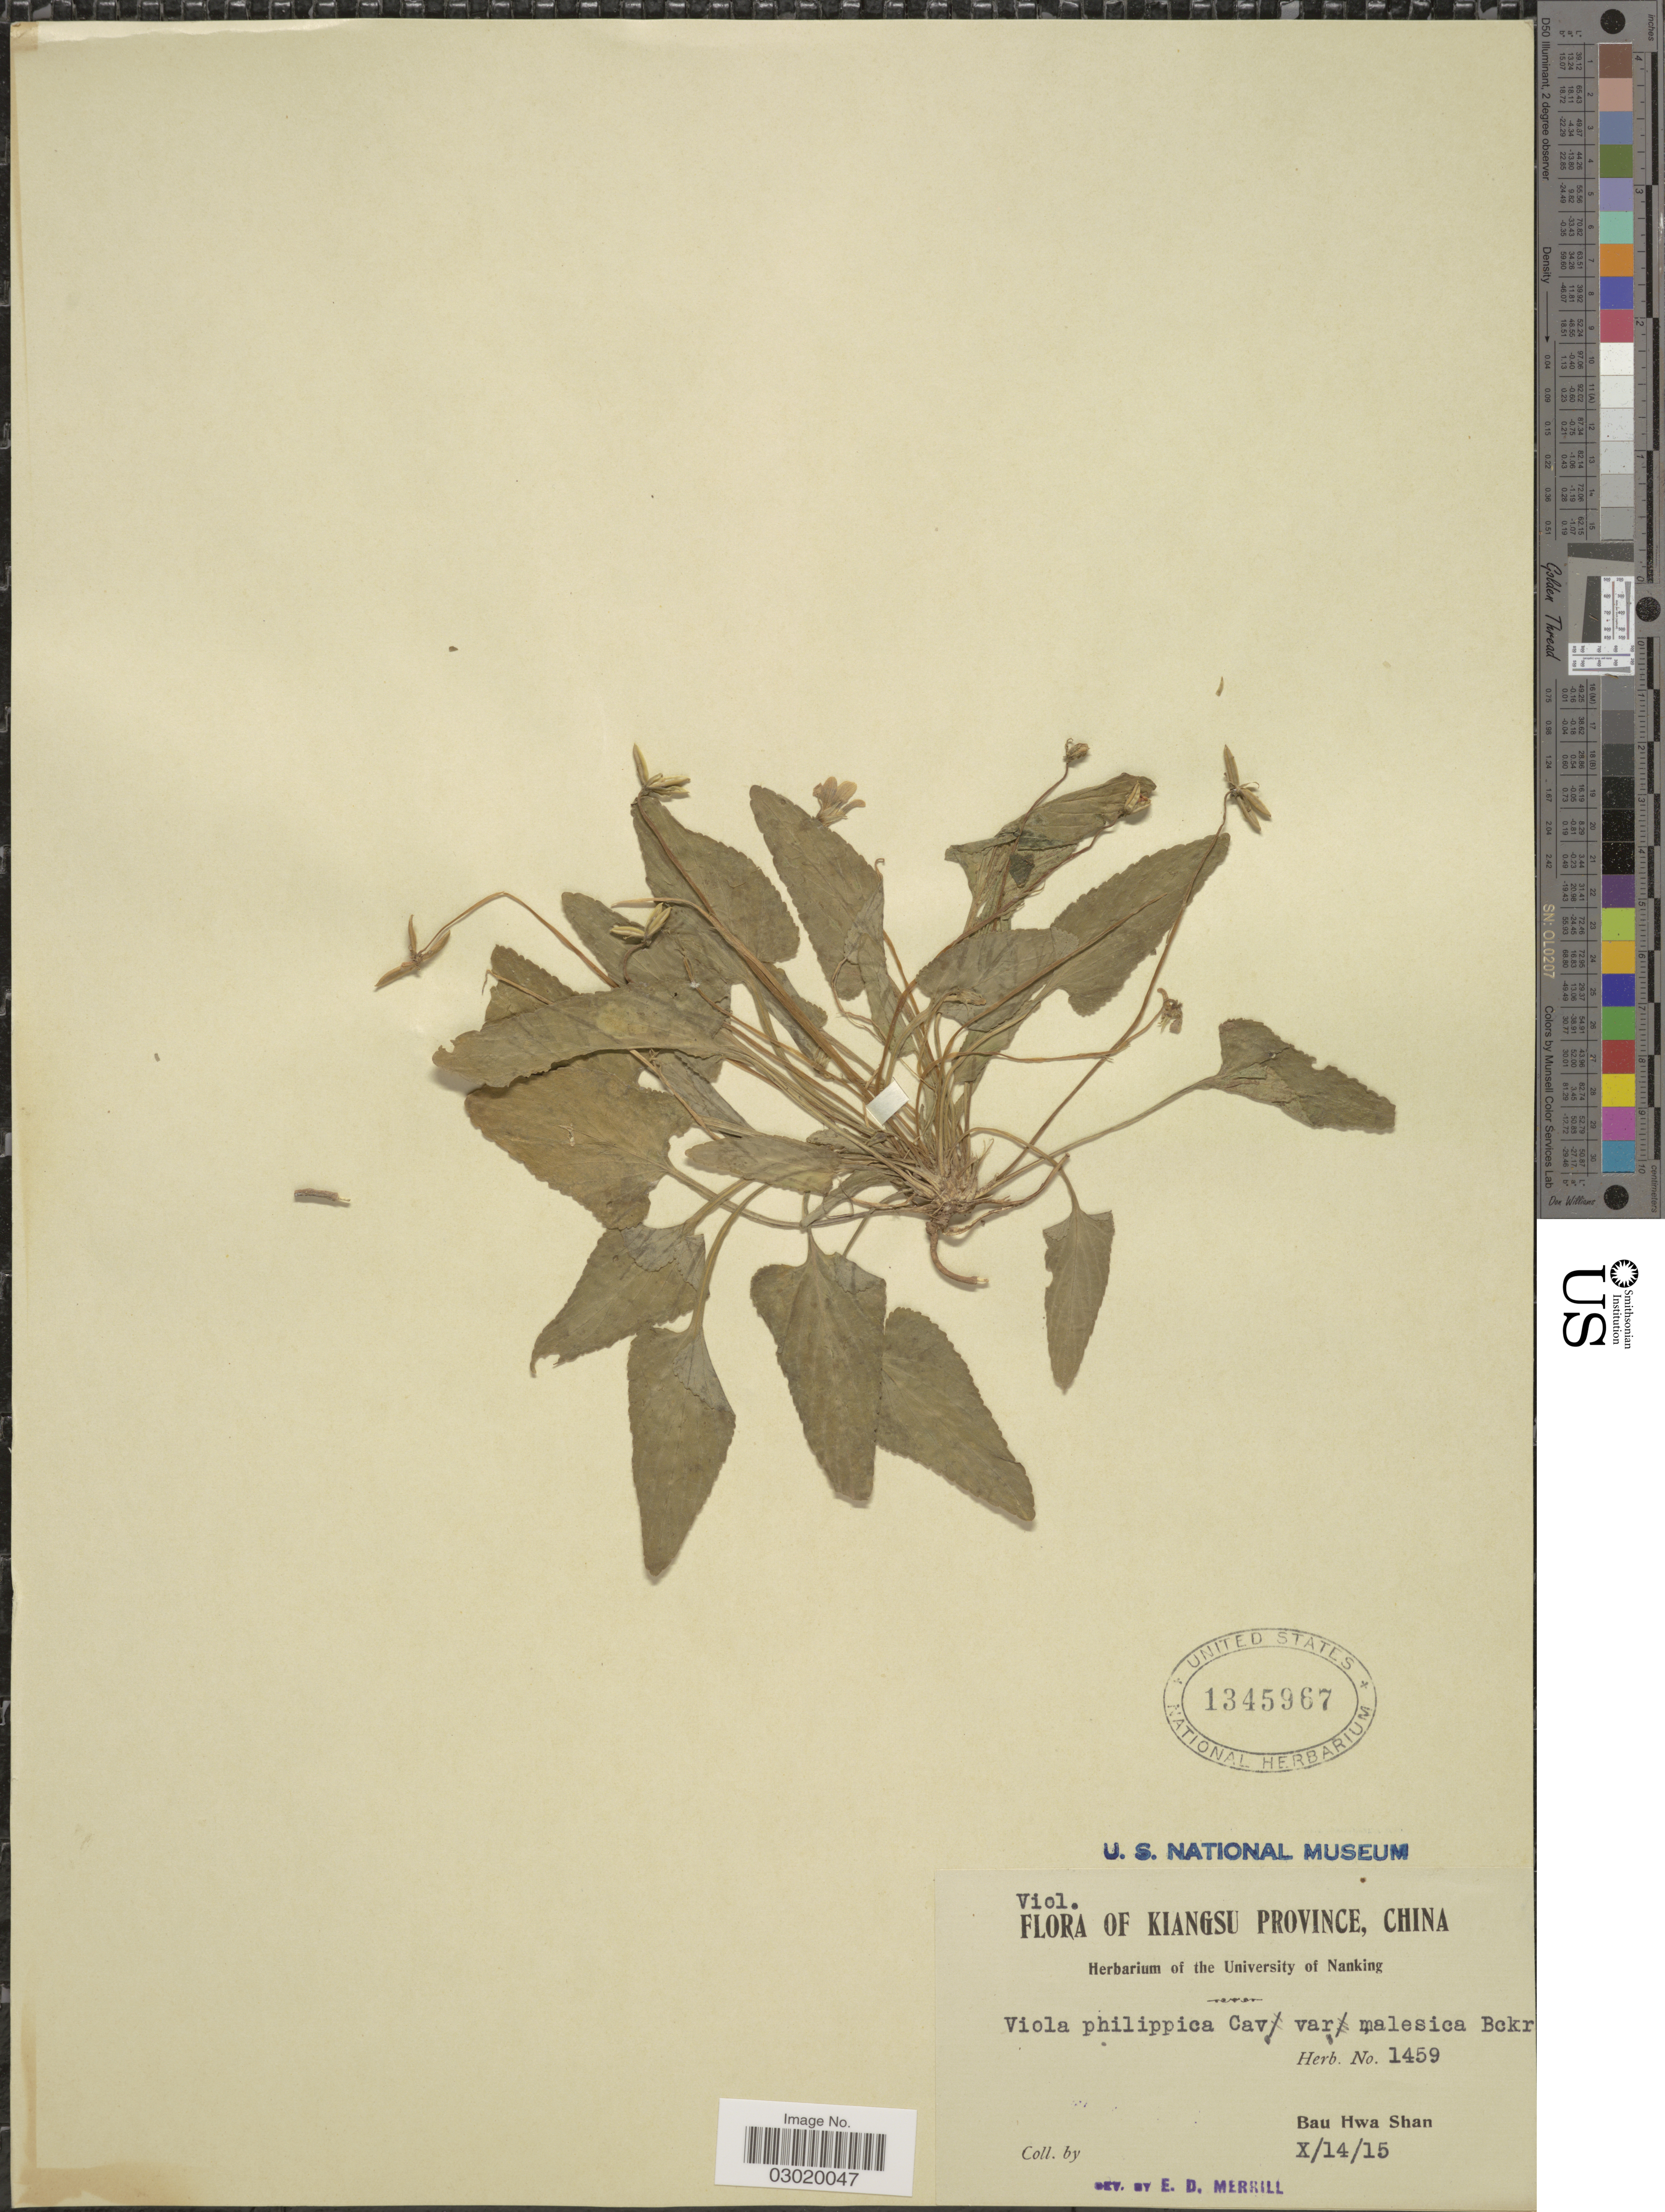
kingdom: Plantae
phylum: Tracheophyta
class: Magnoliopsida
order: Malpighiales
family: Violaceae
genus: Viola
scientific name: Viola patrinii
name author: DC.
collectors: B. Shan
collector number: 1459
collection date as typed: Transcribed d/m/y: 14/10/15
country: China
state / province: Jiangsu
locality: Kiangsu Province.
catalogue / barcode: US 1345967